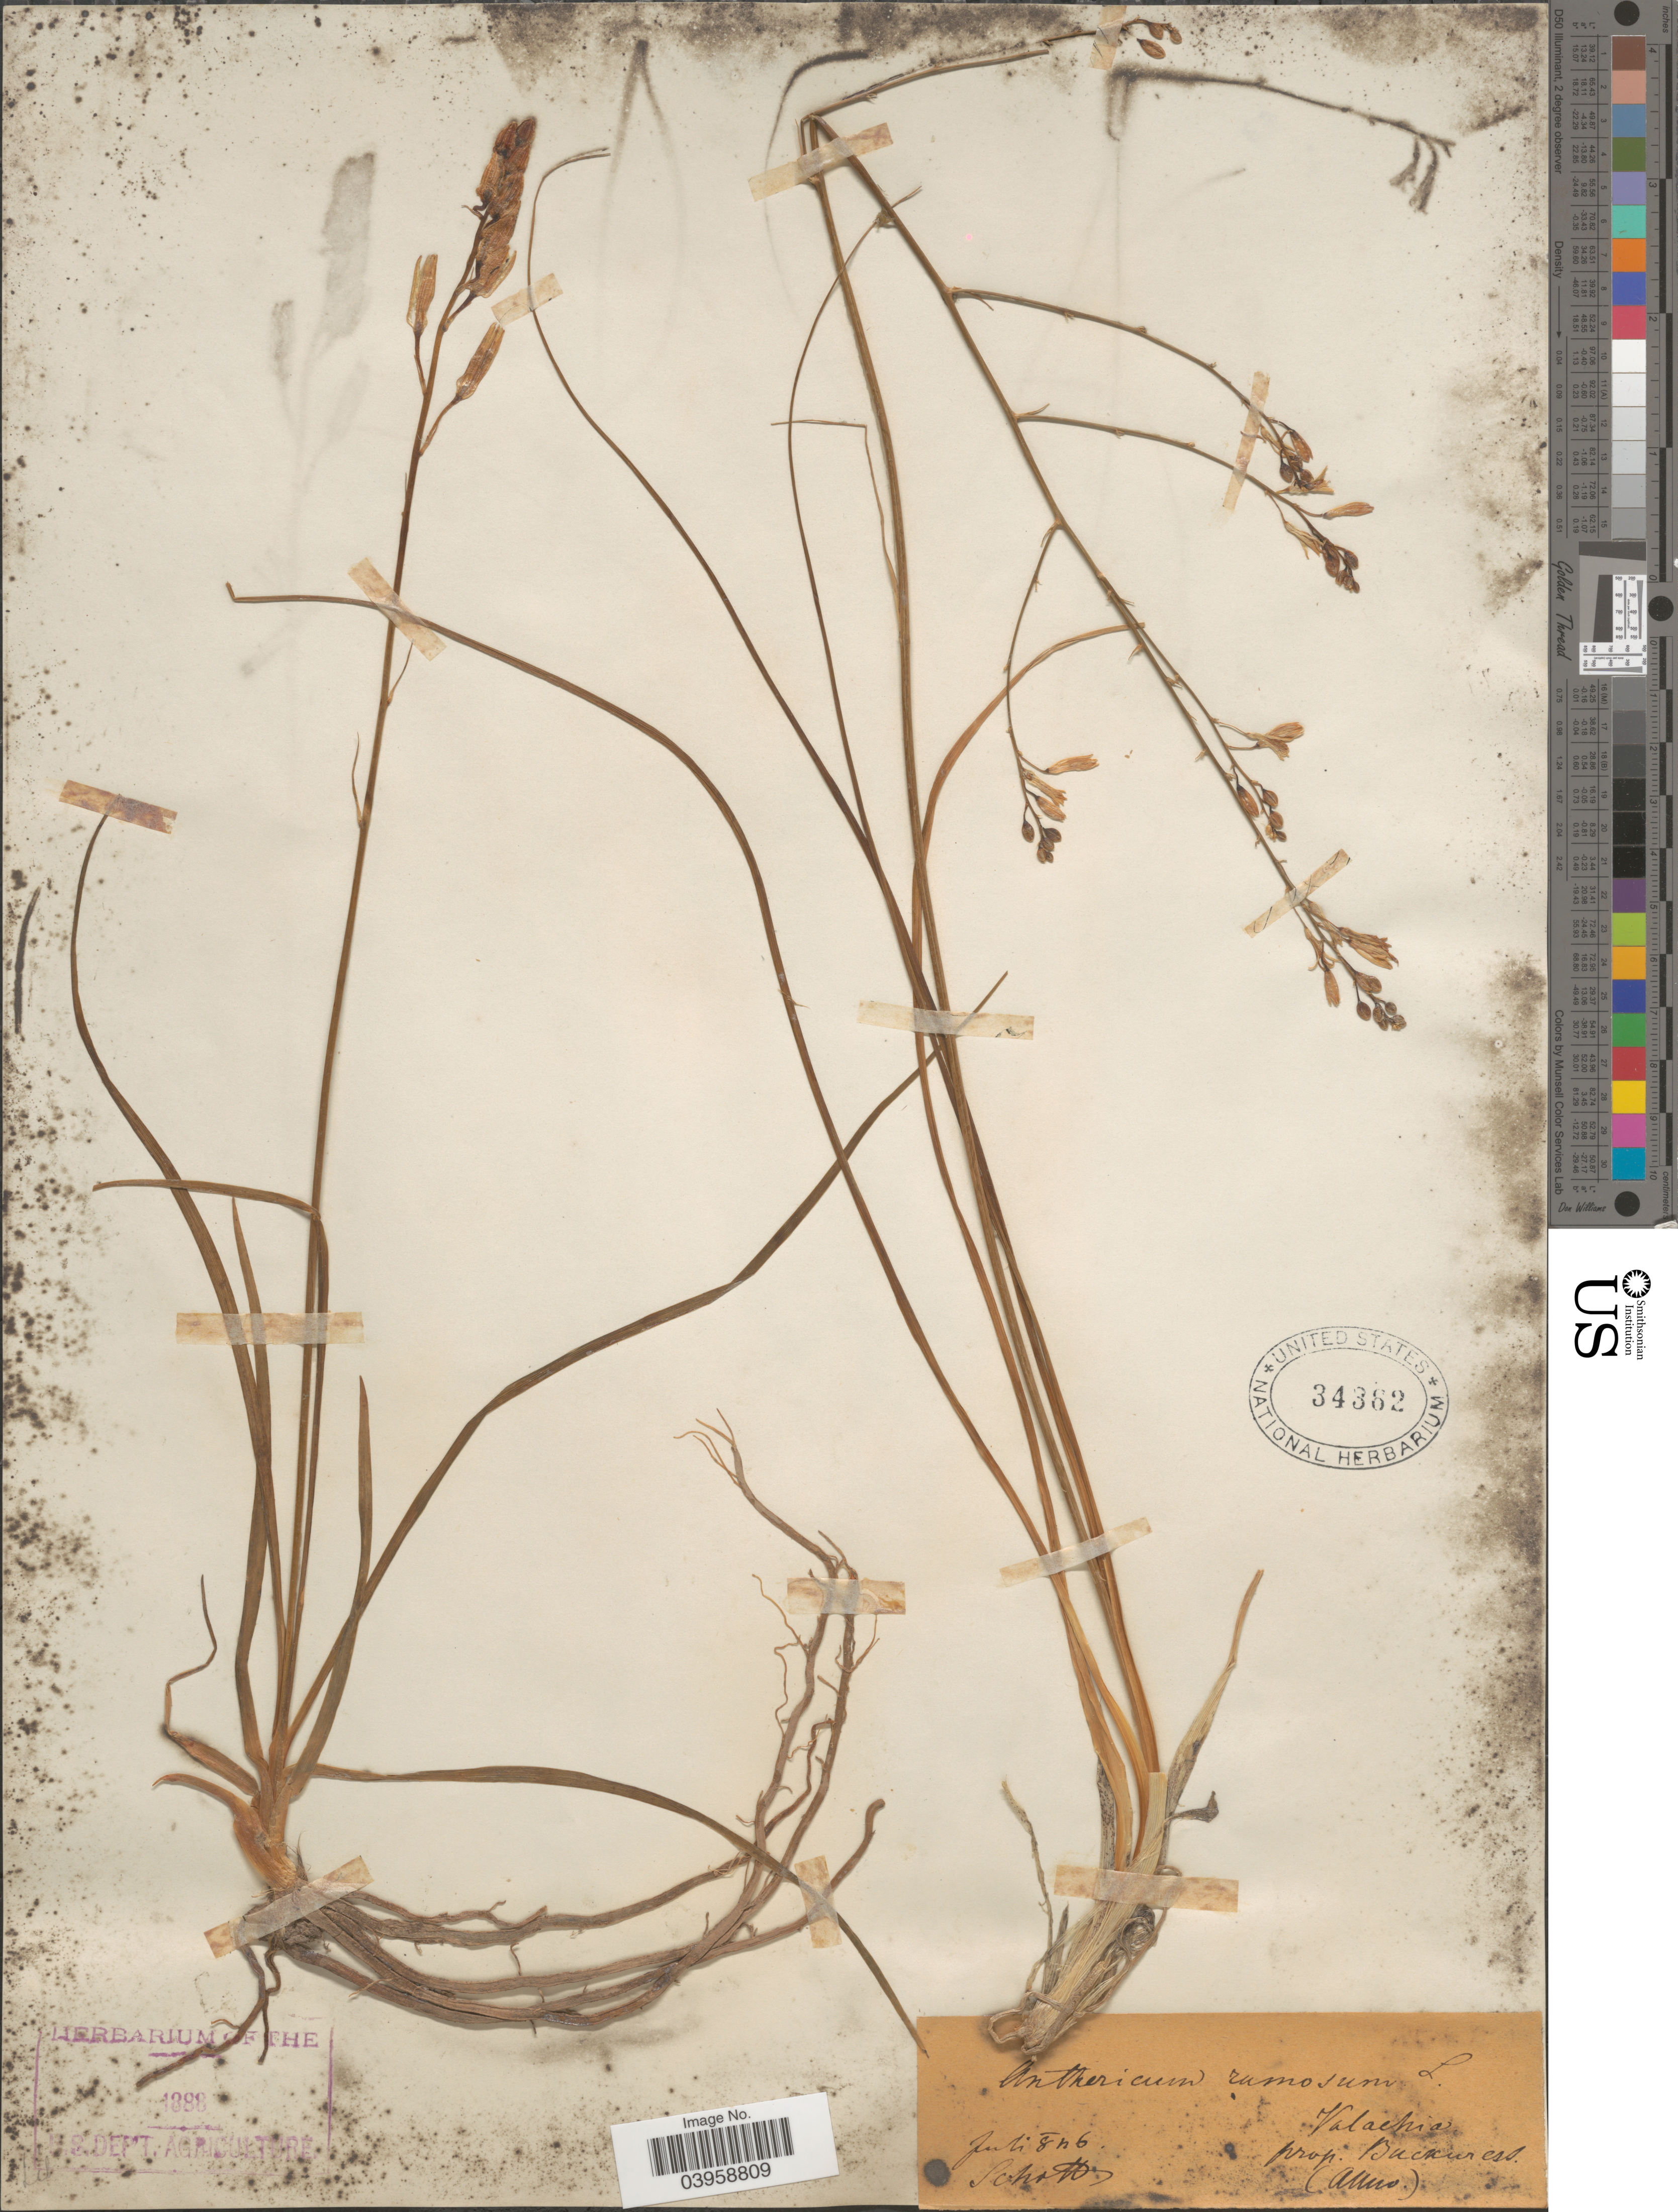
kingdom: Plantae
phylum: Tracheophyta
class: Liliopsida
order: Asparagales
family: Asparagaceae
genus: Anthericum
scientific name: Anthericum ramosum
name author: L.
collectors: Schott, --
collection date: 1816-07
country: Romania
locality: Valachia prop. Bucharest.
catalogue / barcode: US 34362